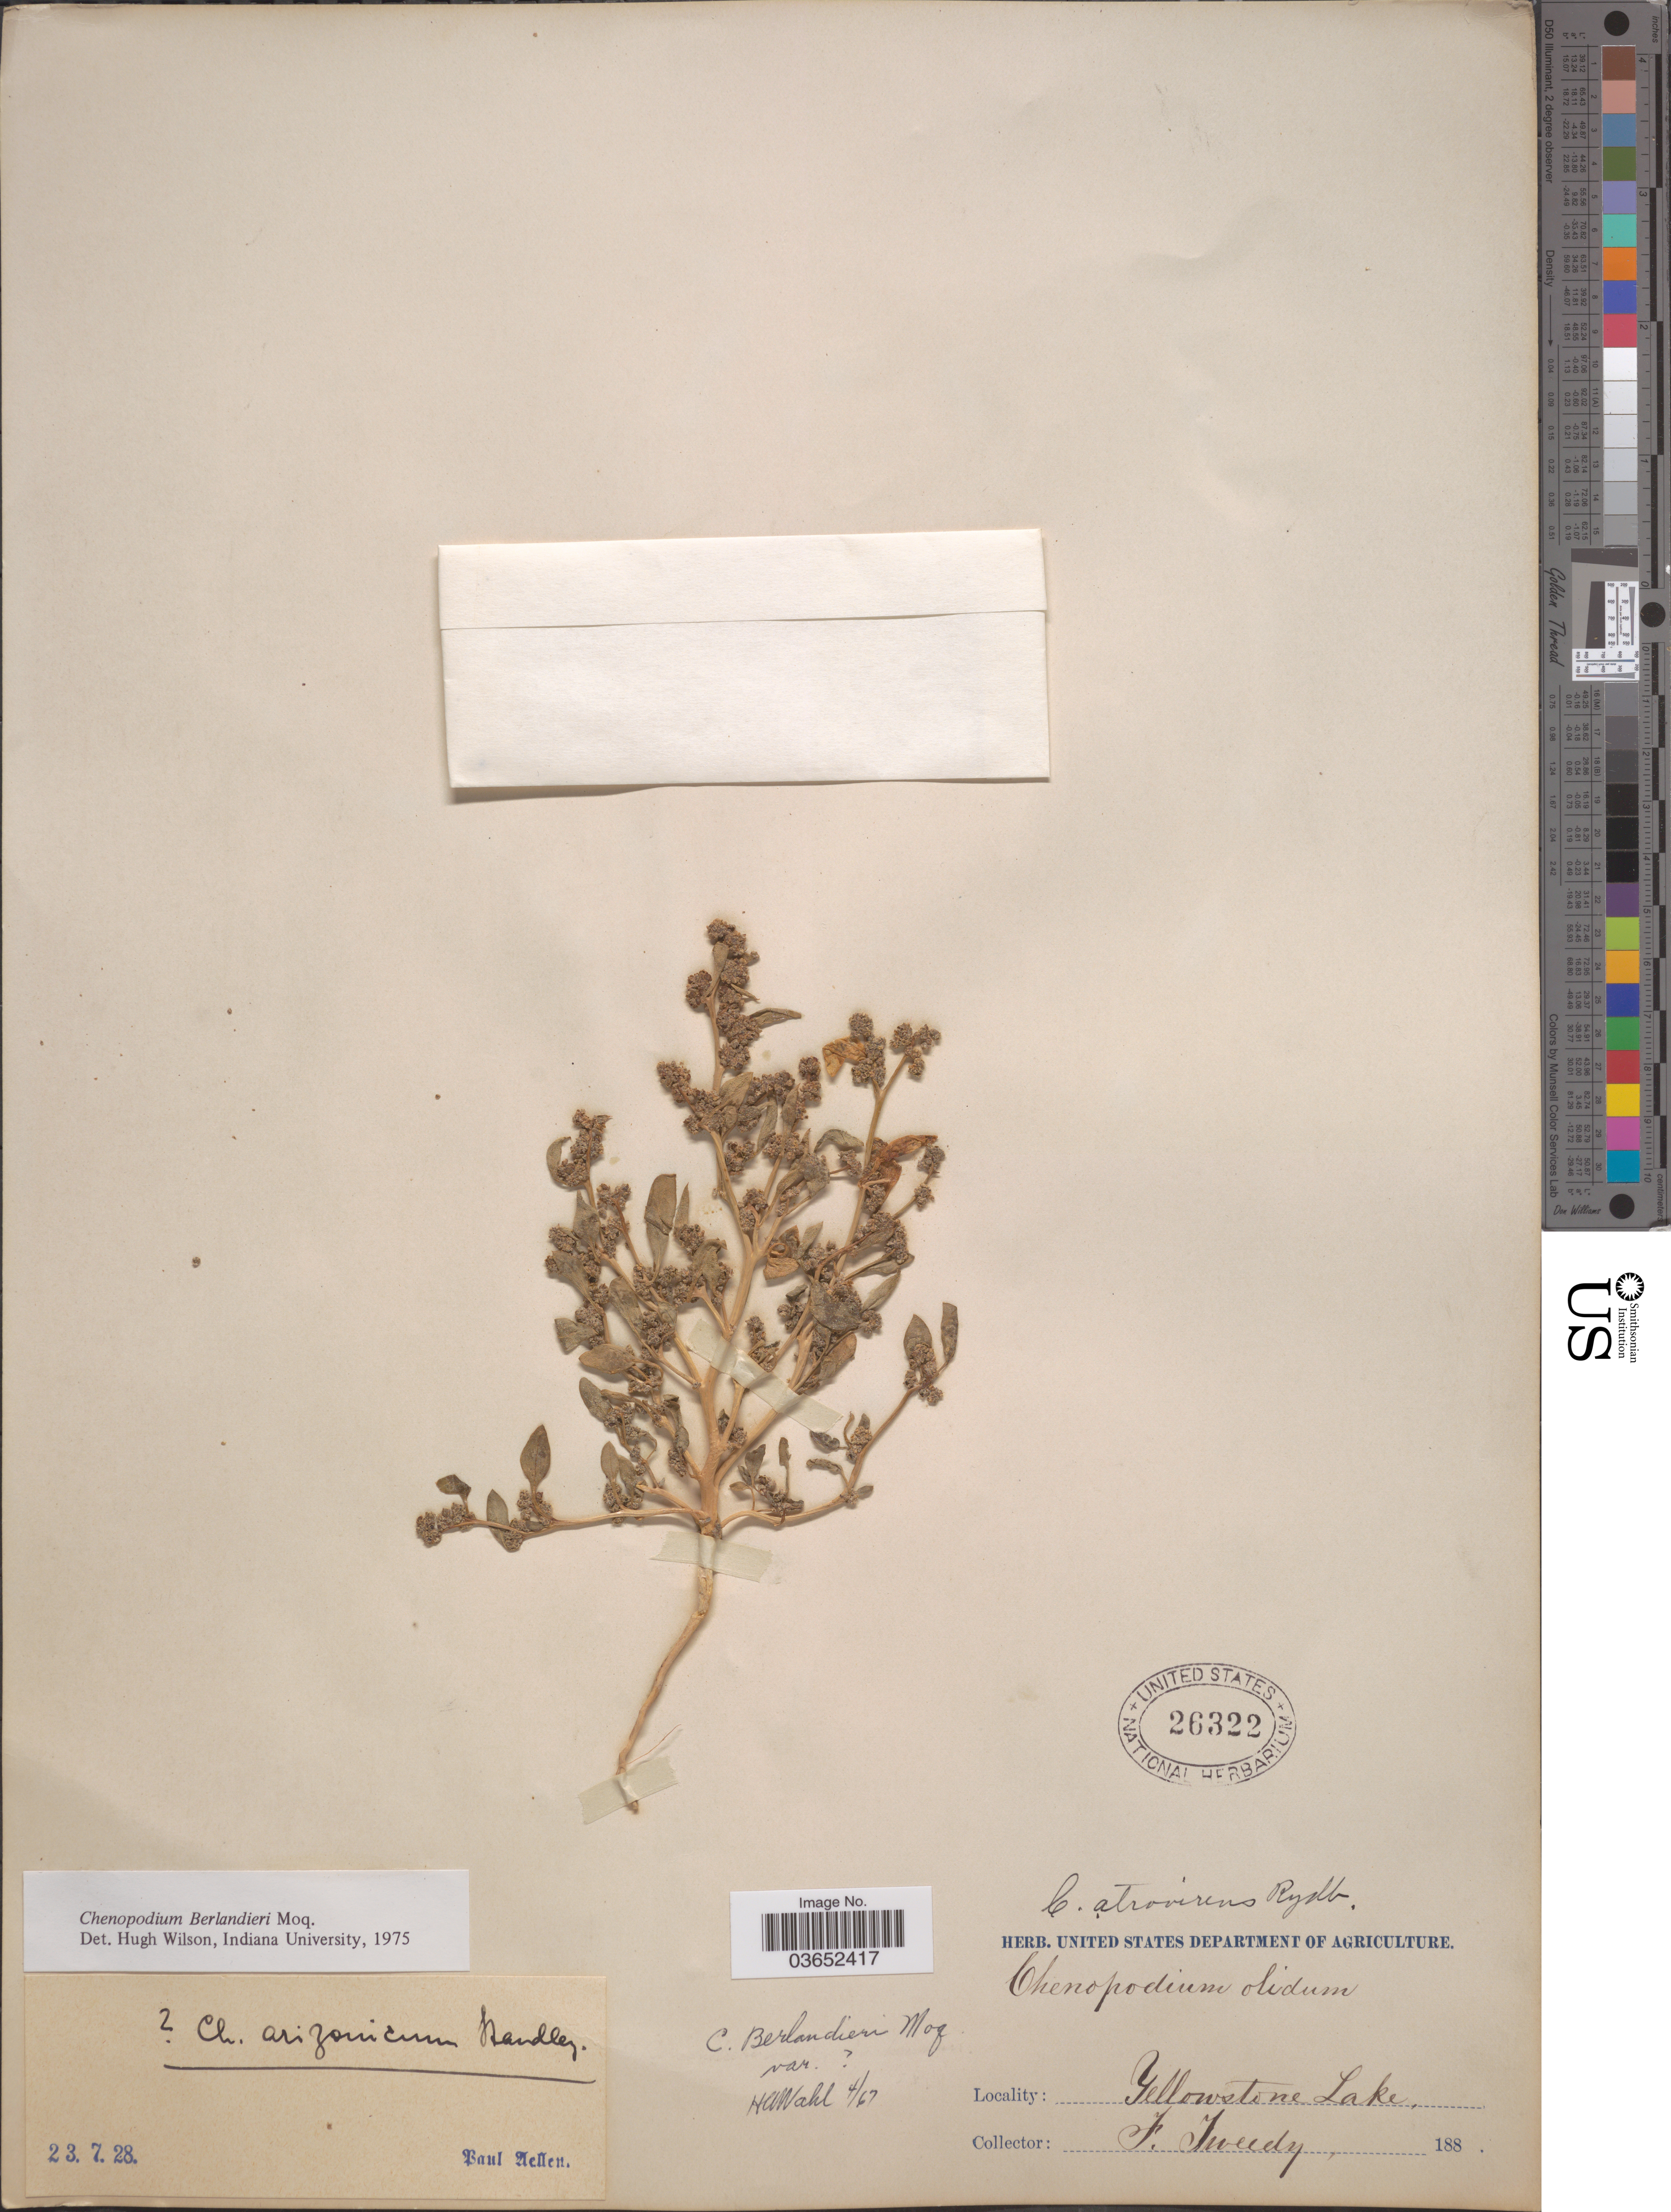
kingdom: Plantae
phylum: Tracheophyta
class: Magnoliopsida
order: Caryophyllales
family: Amaranthaceae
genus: Chenopodium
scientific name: Chenopodium berlandieri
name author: Moq.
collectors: F. Tweedy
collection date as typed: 188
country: United States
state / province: Wyoming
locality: Yellowstone Lake.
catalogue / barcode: US 26322